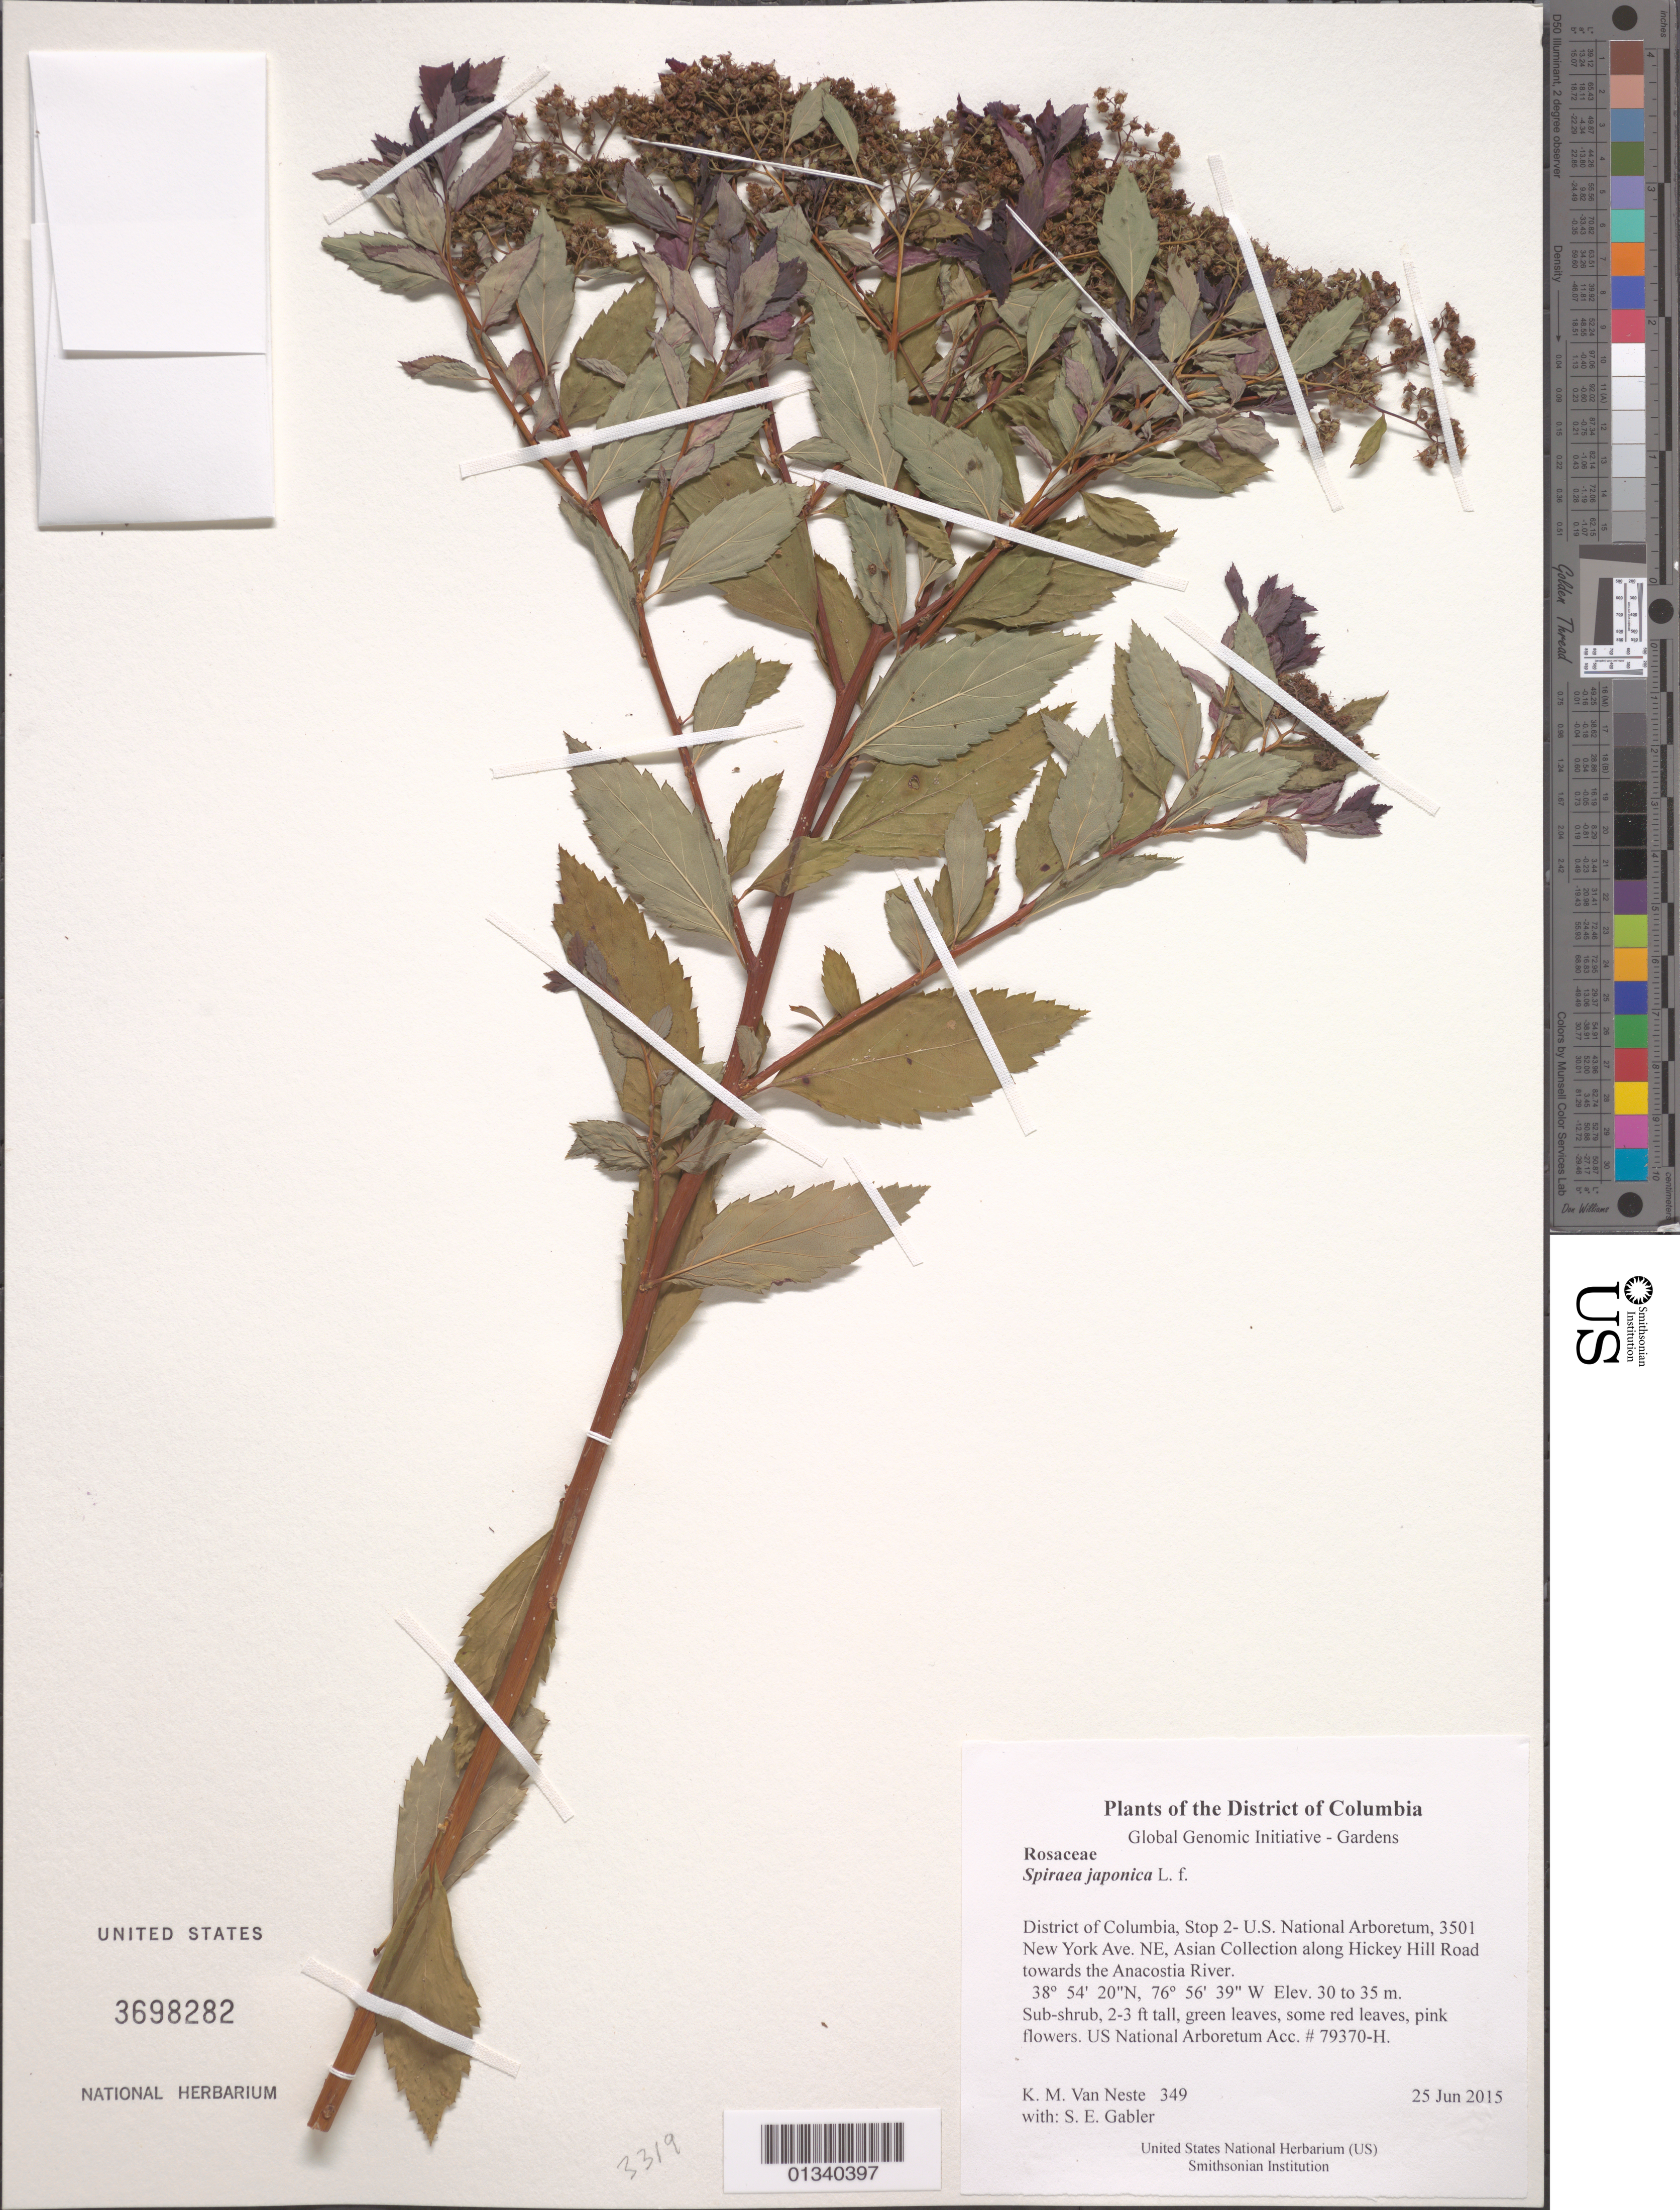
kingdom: Plantae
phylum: Tracheophyta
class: Magnoliopsida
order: Rosales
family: Rosaceae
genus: Spiraea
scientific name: Spiraea japonica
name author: L. f.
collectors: K. M. Van Neste & S. E. Gabler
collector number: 349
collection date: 2015-06-25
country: United States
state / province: District of Columbia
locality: Stop 2- U.S. National Arboretum, 3501 New York Ave. NE, Asian Collection along Hickey Hill Road towards the Anacostia River.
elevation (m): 30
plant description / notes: Spiraea japonica 'Walbuma' MAGIC CARPET NATIONAL ARBORETUM PROVENANCE INFO: USNA ACCESSION: 79370 RECEIVED: Spiraea japonica Magic Carpetplant4/21/2010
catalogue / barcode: US 3698282